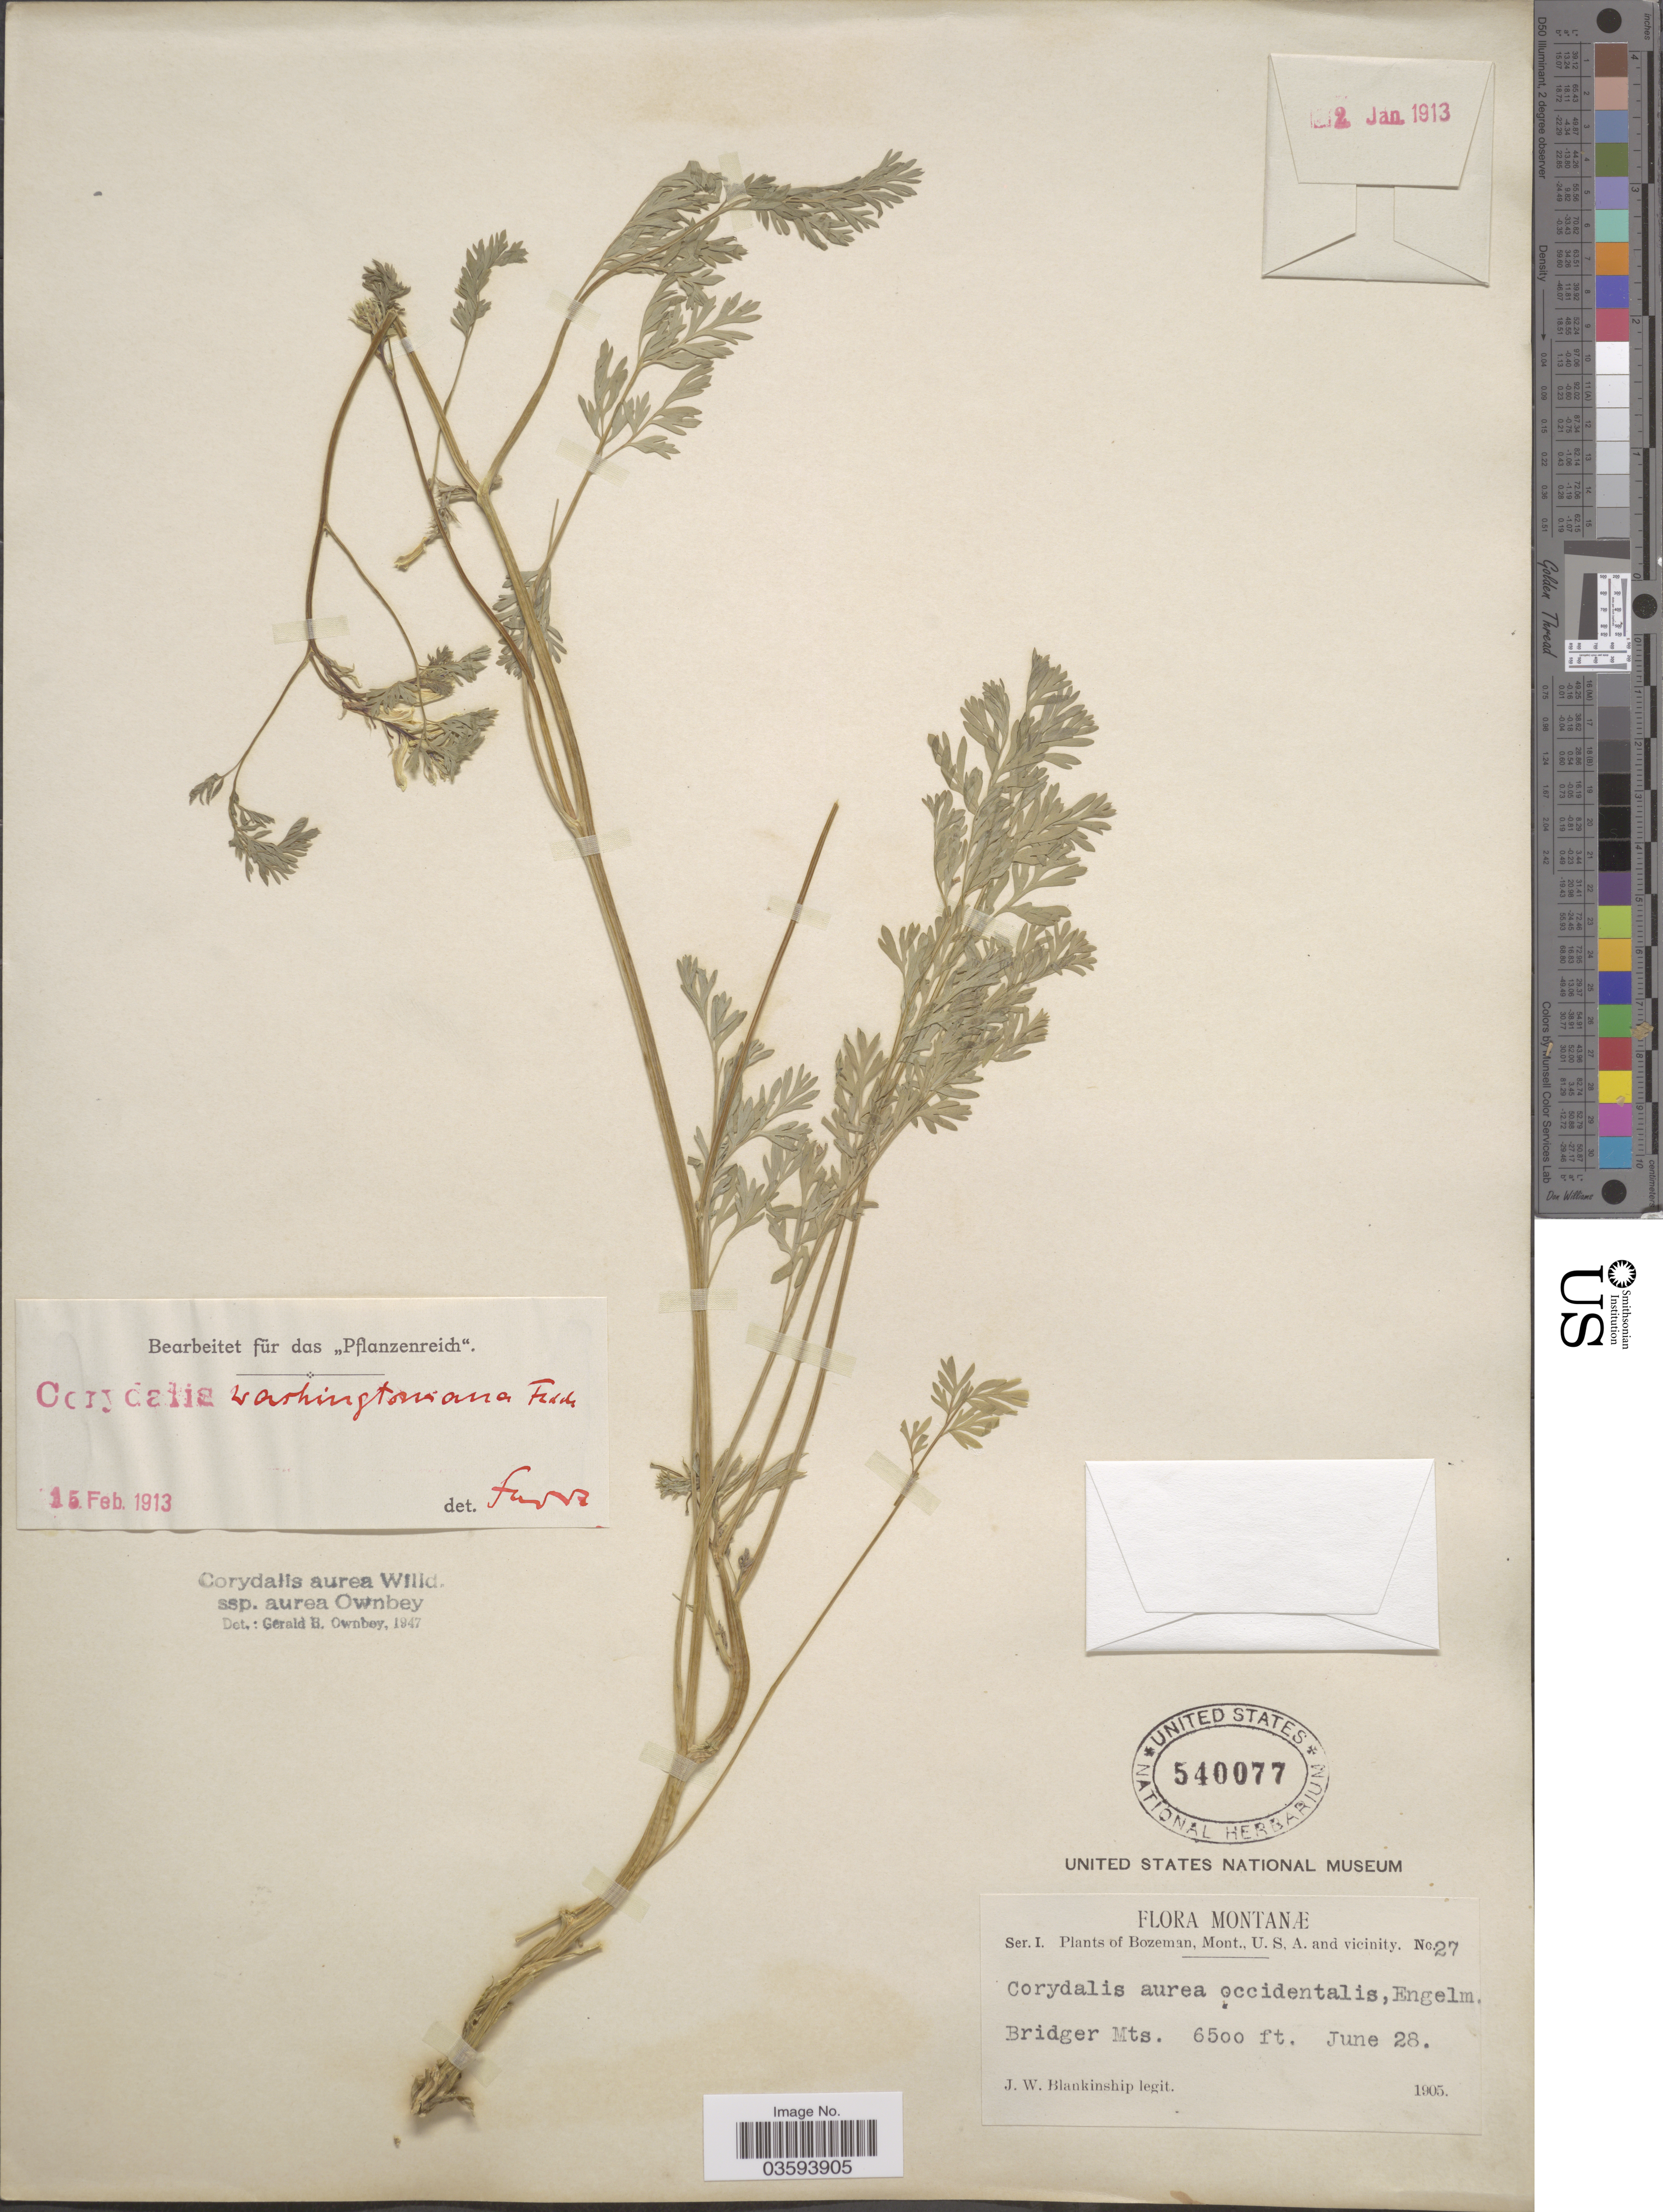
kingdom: Plantae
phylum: Tracheophyta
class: Magnoliopsida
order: Ranunculales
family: Papaveraceae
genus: Corydalis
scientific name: Corydalis aurea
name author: Willd.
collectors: J. W. Blankinship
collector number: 27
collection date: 1905-06-28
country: United States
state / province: Montana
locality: Bozeman. U. S. A. and vicinity. Bridger Mts.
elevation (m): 1981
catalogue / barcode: US 540077